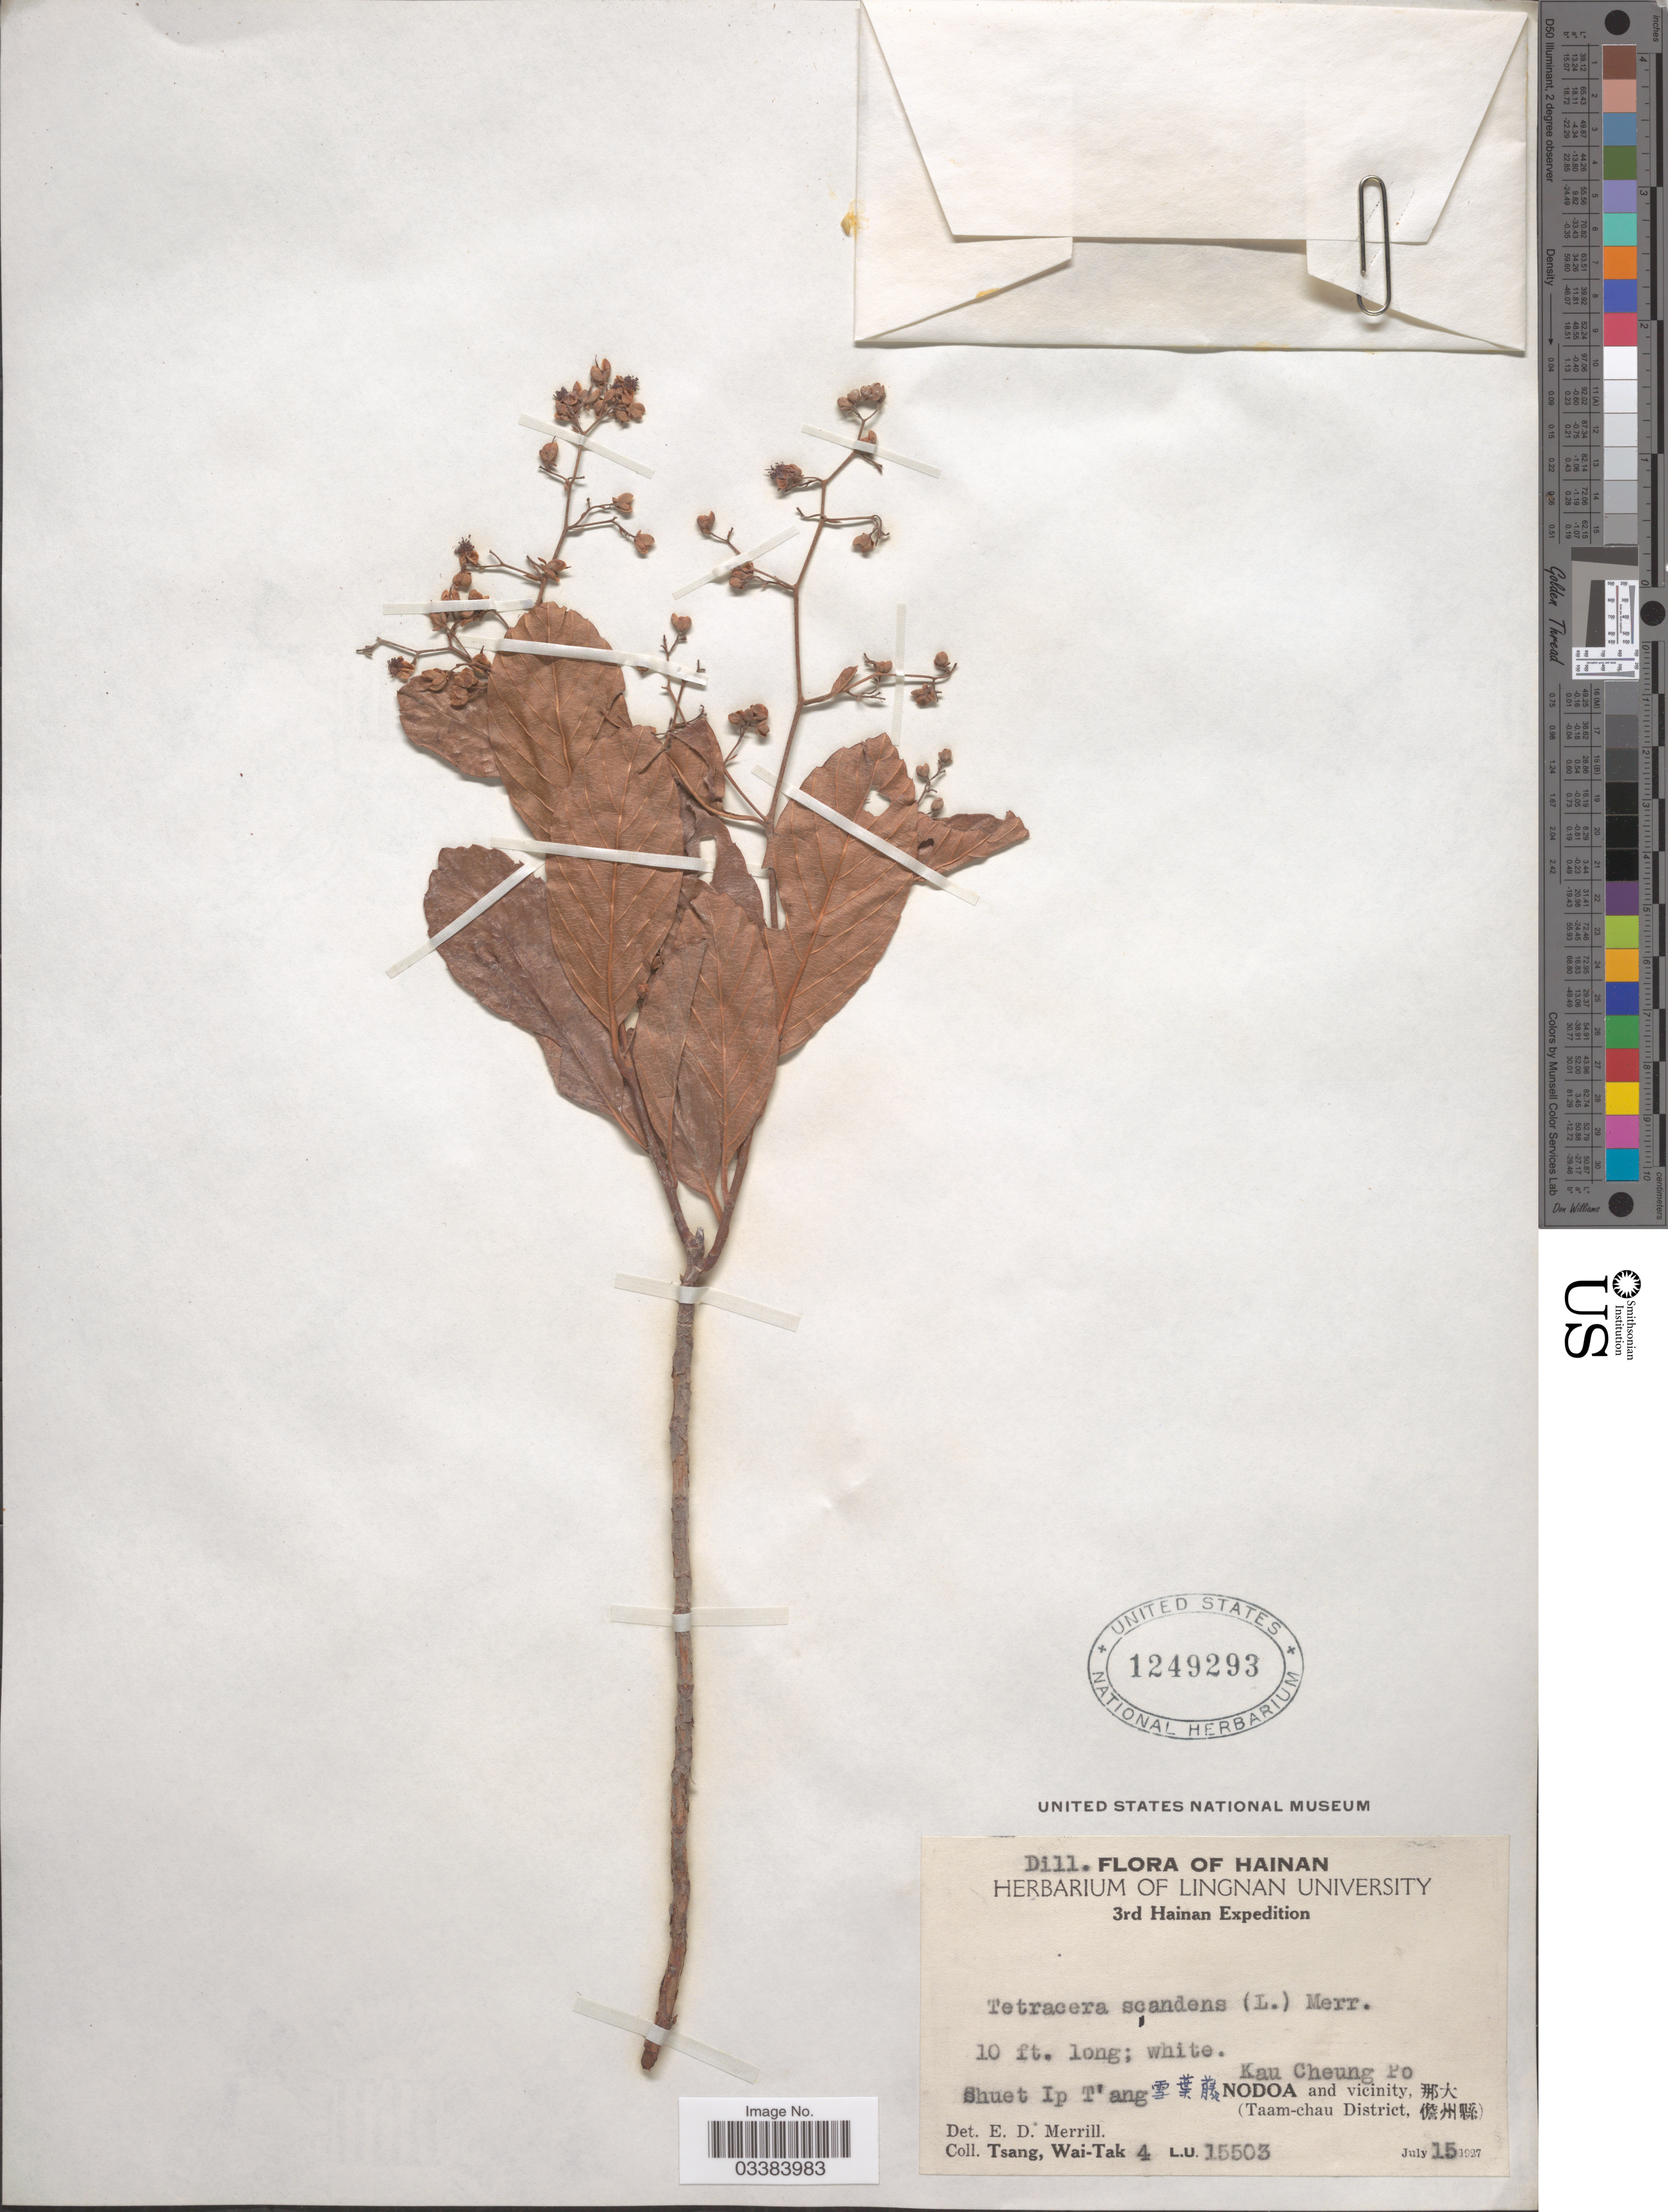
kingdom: Plantae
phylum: Tracheophyta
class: Magnoliopsida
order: Dilleniales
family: Dilleniaceae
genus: Tetracera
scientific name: Tetracera scandens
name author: (L.) Merr.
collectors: W. T. Tsang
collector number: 4 L.U. 15503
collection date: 1927-07-15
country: China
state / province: Hainan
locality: hutIp T'ang . Kau Cheung Po Nodoa and vicinity, (Taam-chau District.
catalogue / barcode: US 1249293